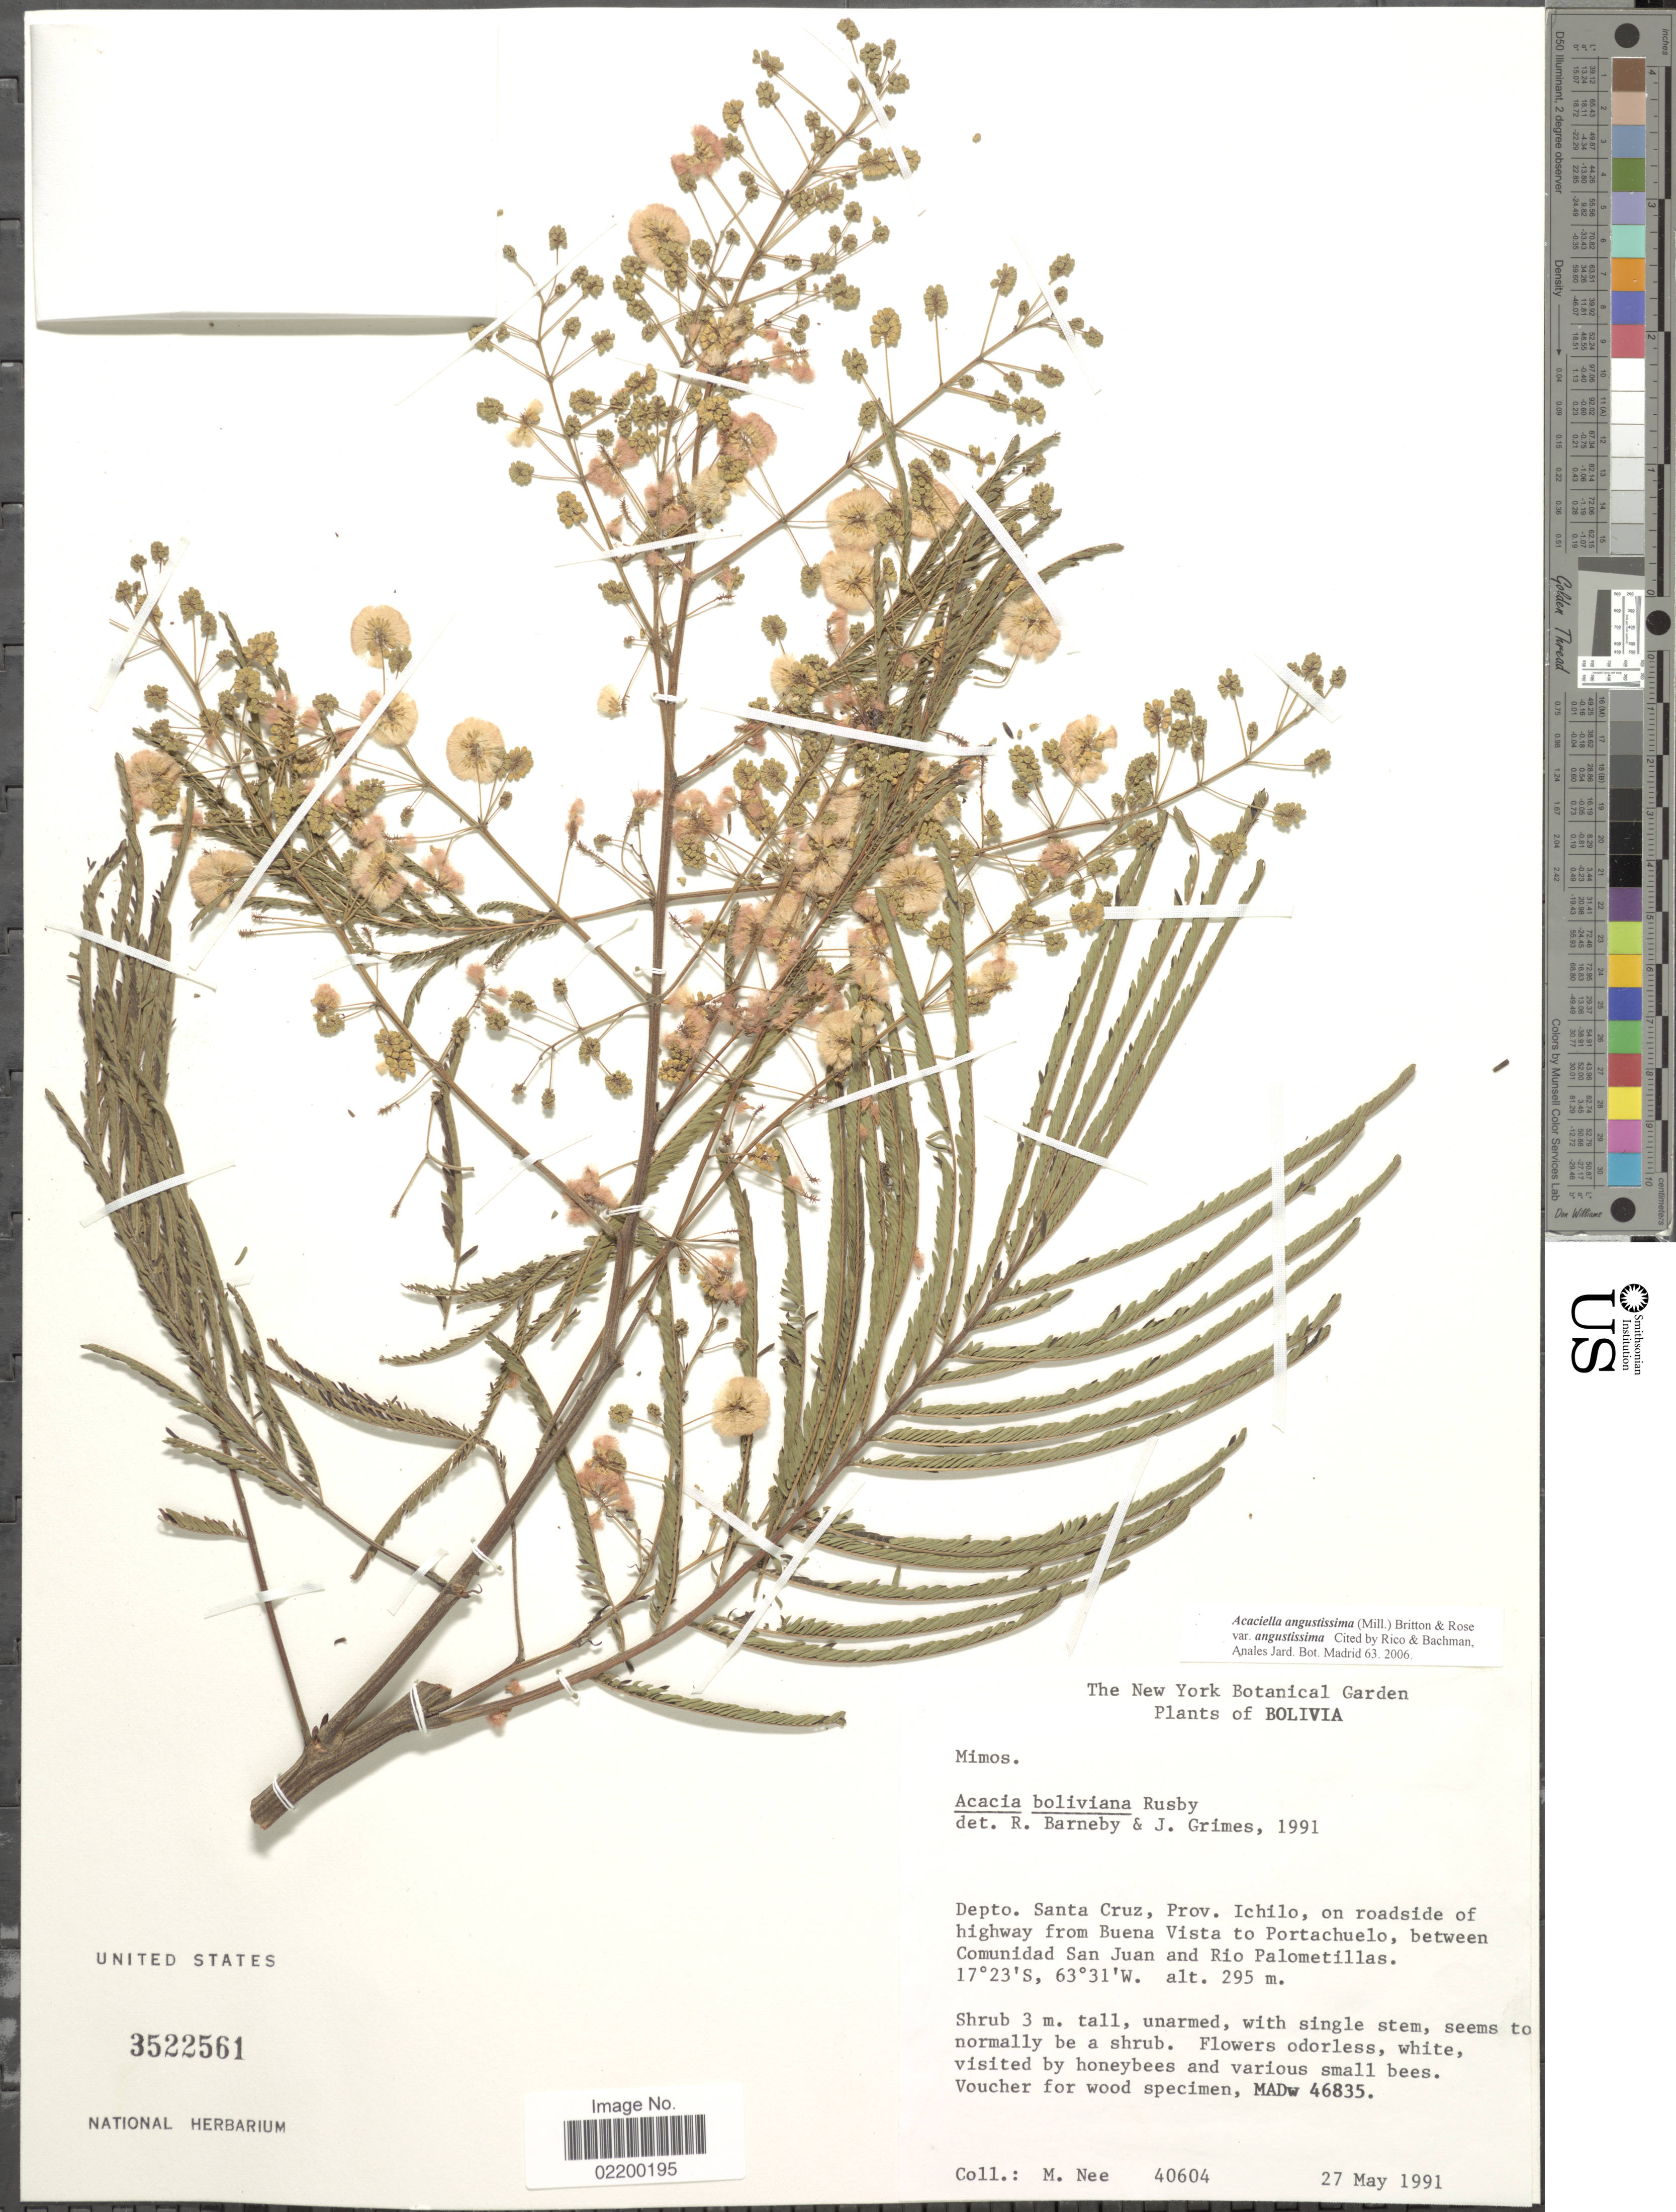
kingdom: Plantae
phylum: Tracheophyta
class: Magnoliopsida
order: Fabales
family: Fabaceae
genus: Acaciella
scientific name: Acaciella angustissima var. angustissima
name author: (Mill.) Britton & Rose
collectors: M. Nee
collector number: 40604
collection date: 1991-05-27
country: Bolivia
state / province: Santa Cruz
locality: Depto. Santa Cruz, Prov. Ichilo, on roadside of highway from Buena Vista to Portachuelo, between Comunidad San Juan and Rio Palometillas.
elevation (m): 295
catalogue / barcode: US 3522561